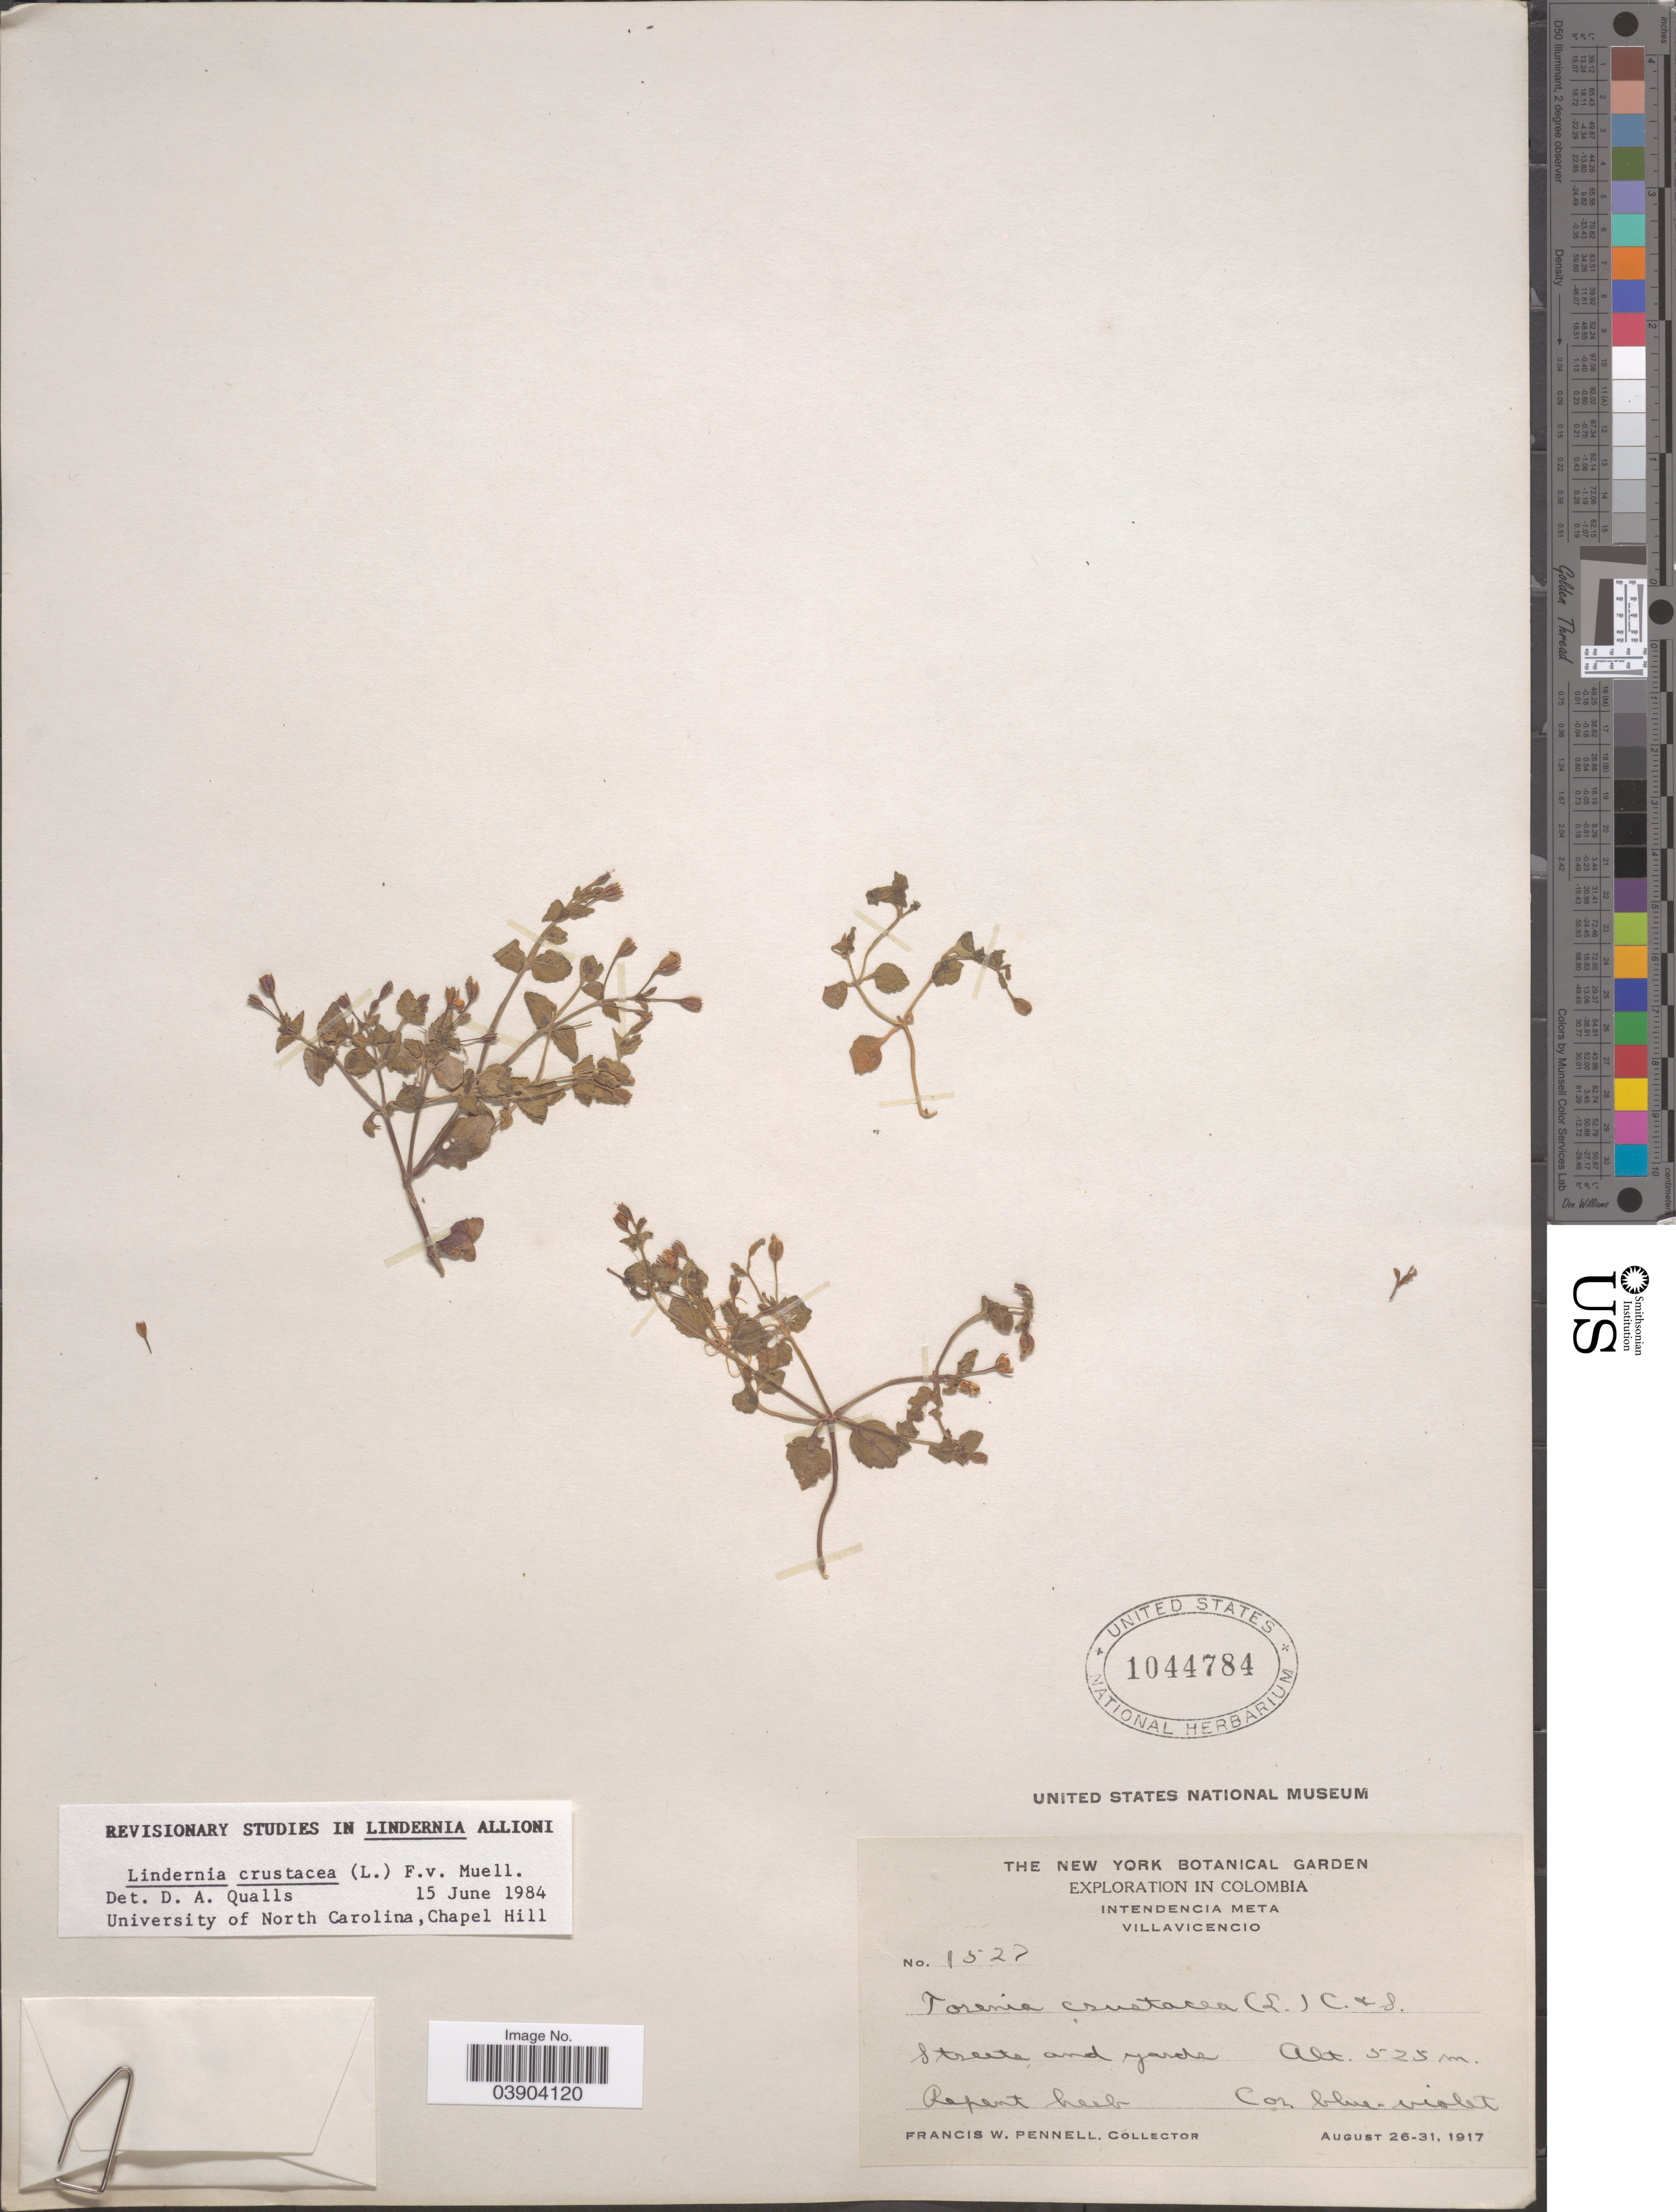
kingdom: Plantae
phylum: Tracheophyta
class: Magnoliopsida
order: Lamiales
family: Linderniaceae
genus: Lindernia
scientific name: Lindernia crustacea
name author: (L.) F. Muell.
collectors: F. W. Pennell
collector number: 1527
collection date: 1917-08-26/1917-08-31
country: Colombia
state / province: Meta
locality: Intendencia Meta. Villavicencio.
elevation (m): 525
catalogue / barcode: US 1044784